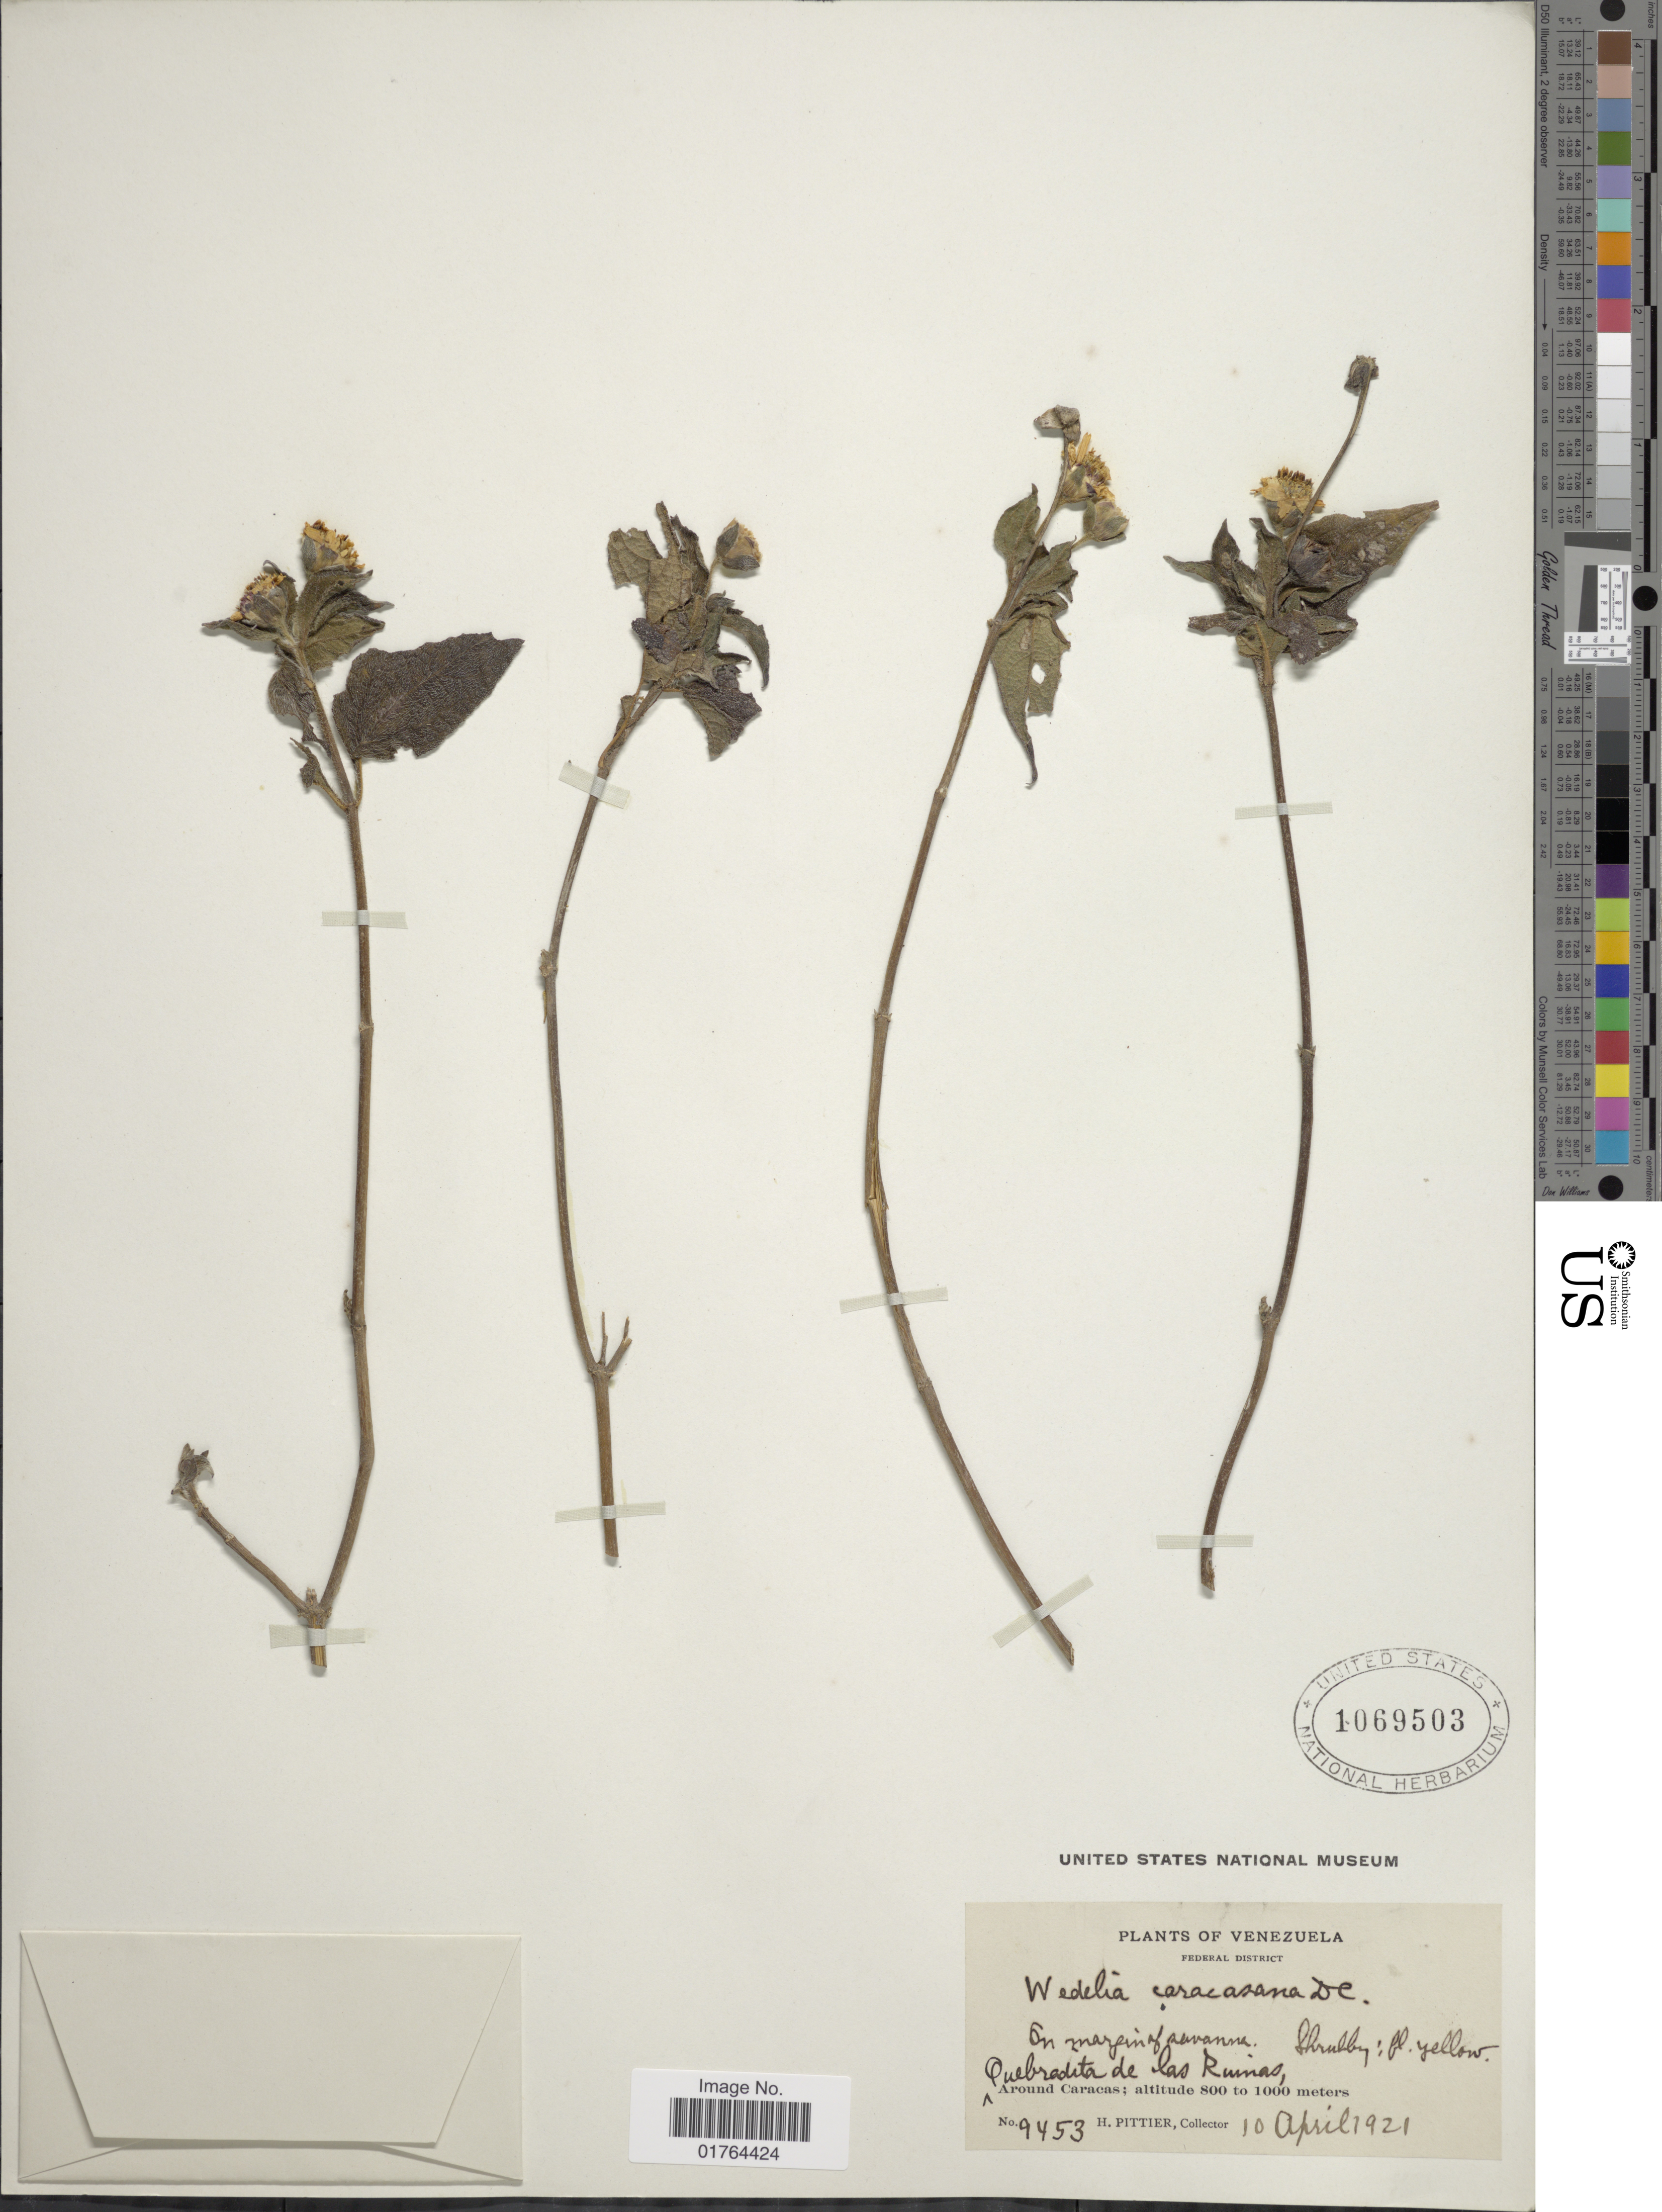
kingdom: Plantae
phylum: Tracheophyta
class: Magnoliopsida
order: Asterales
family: Asteraceae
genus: Wedelia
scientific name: Wedelia calycina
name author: Rich.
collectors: H. F. Pittier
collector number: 9453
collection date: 1921-04-10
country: Venezuela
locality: Federal District, Quebradita de las Ruinas, around Caracas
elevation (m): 800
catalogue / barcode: US 1069503